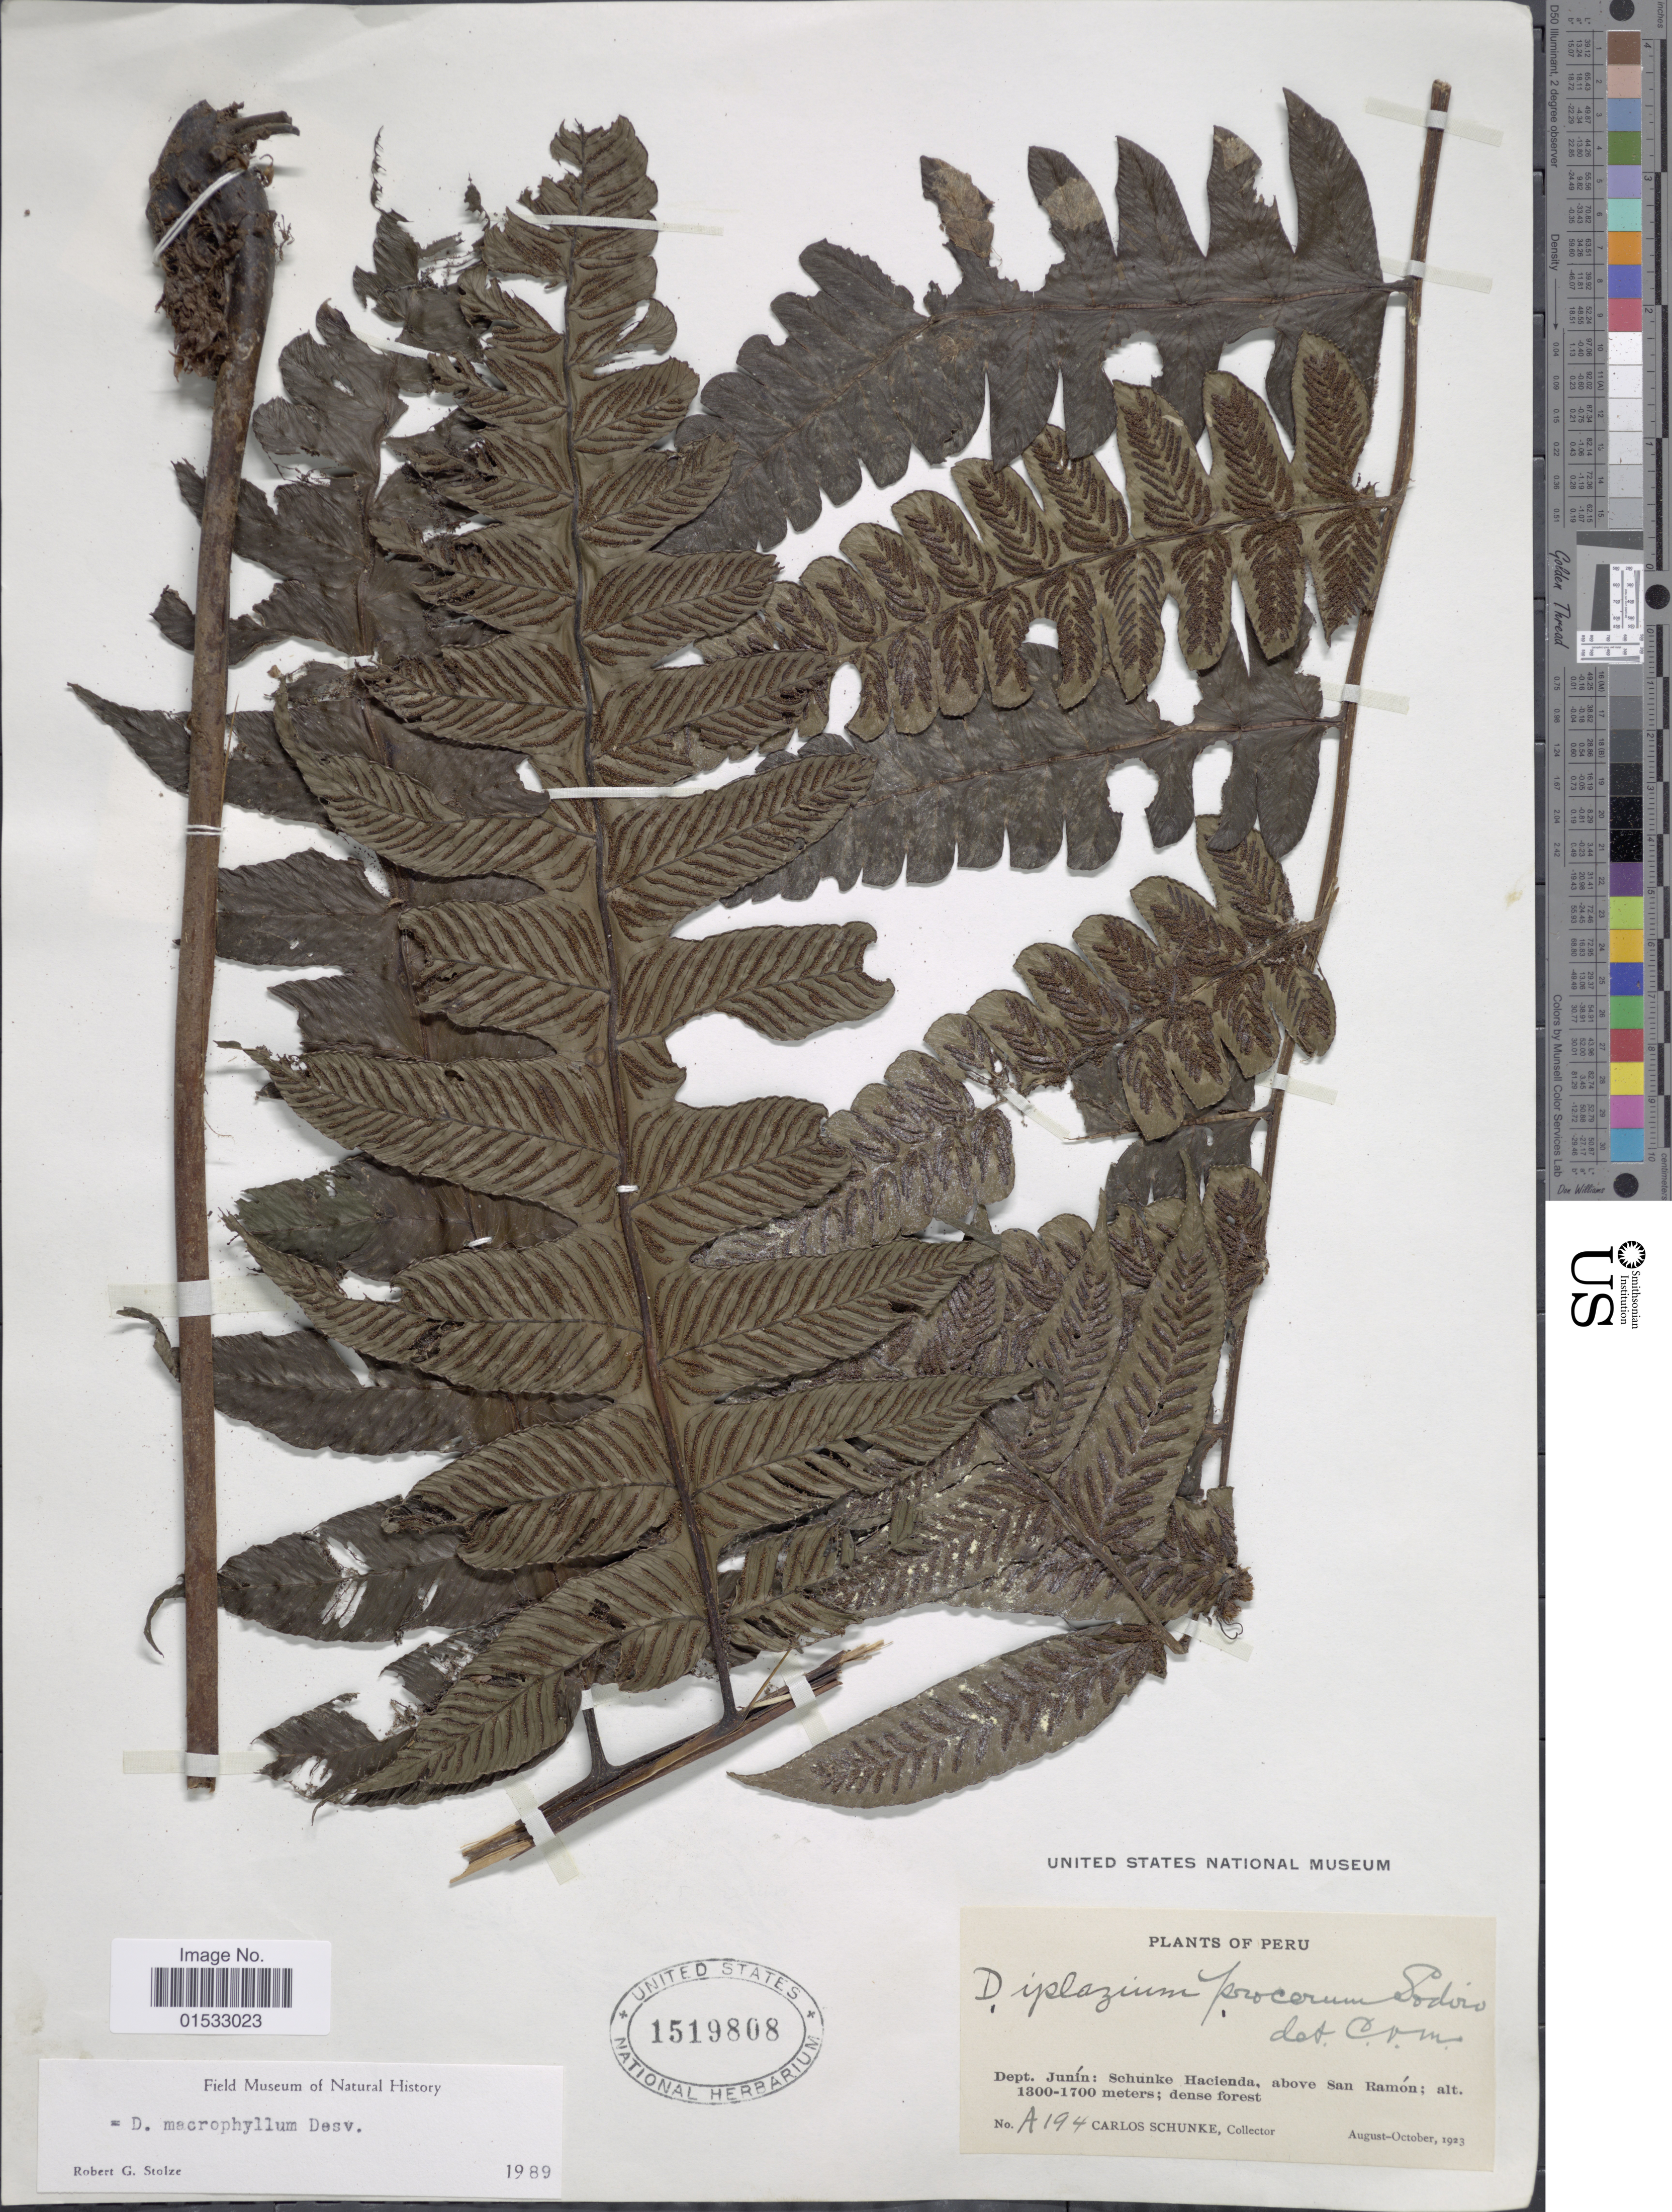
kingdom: Plantae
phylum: Tracheophyta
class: Polypodiopsida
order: Polypodiales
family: Athyriaceae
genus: Diplazium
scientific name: Diplazium macrophyllum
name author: Desv.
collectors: C. Schunke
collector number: A194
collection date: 1923-08/1923-10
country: Peru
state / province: Junín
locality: Schunke Hacienda, above San Ramón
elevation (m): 1300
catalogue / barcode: US 1519808